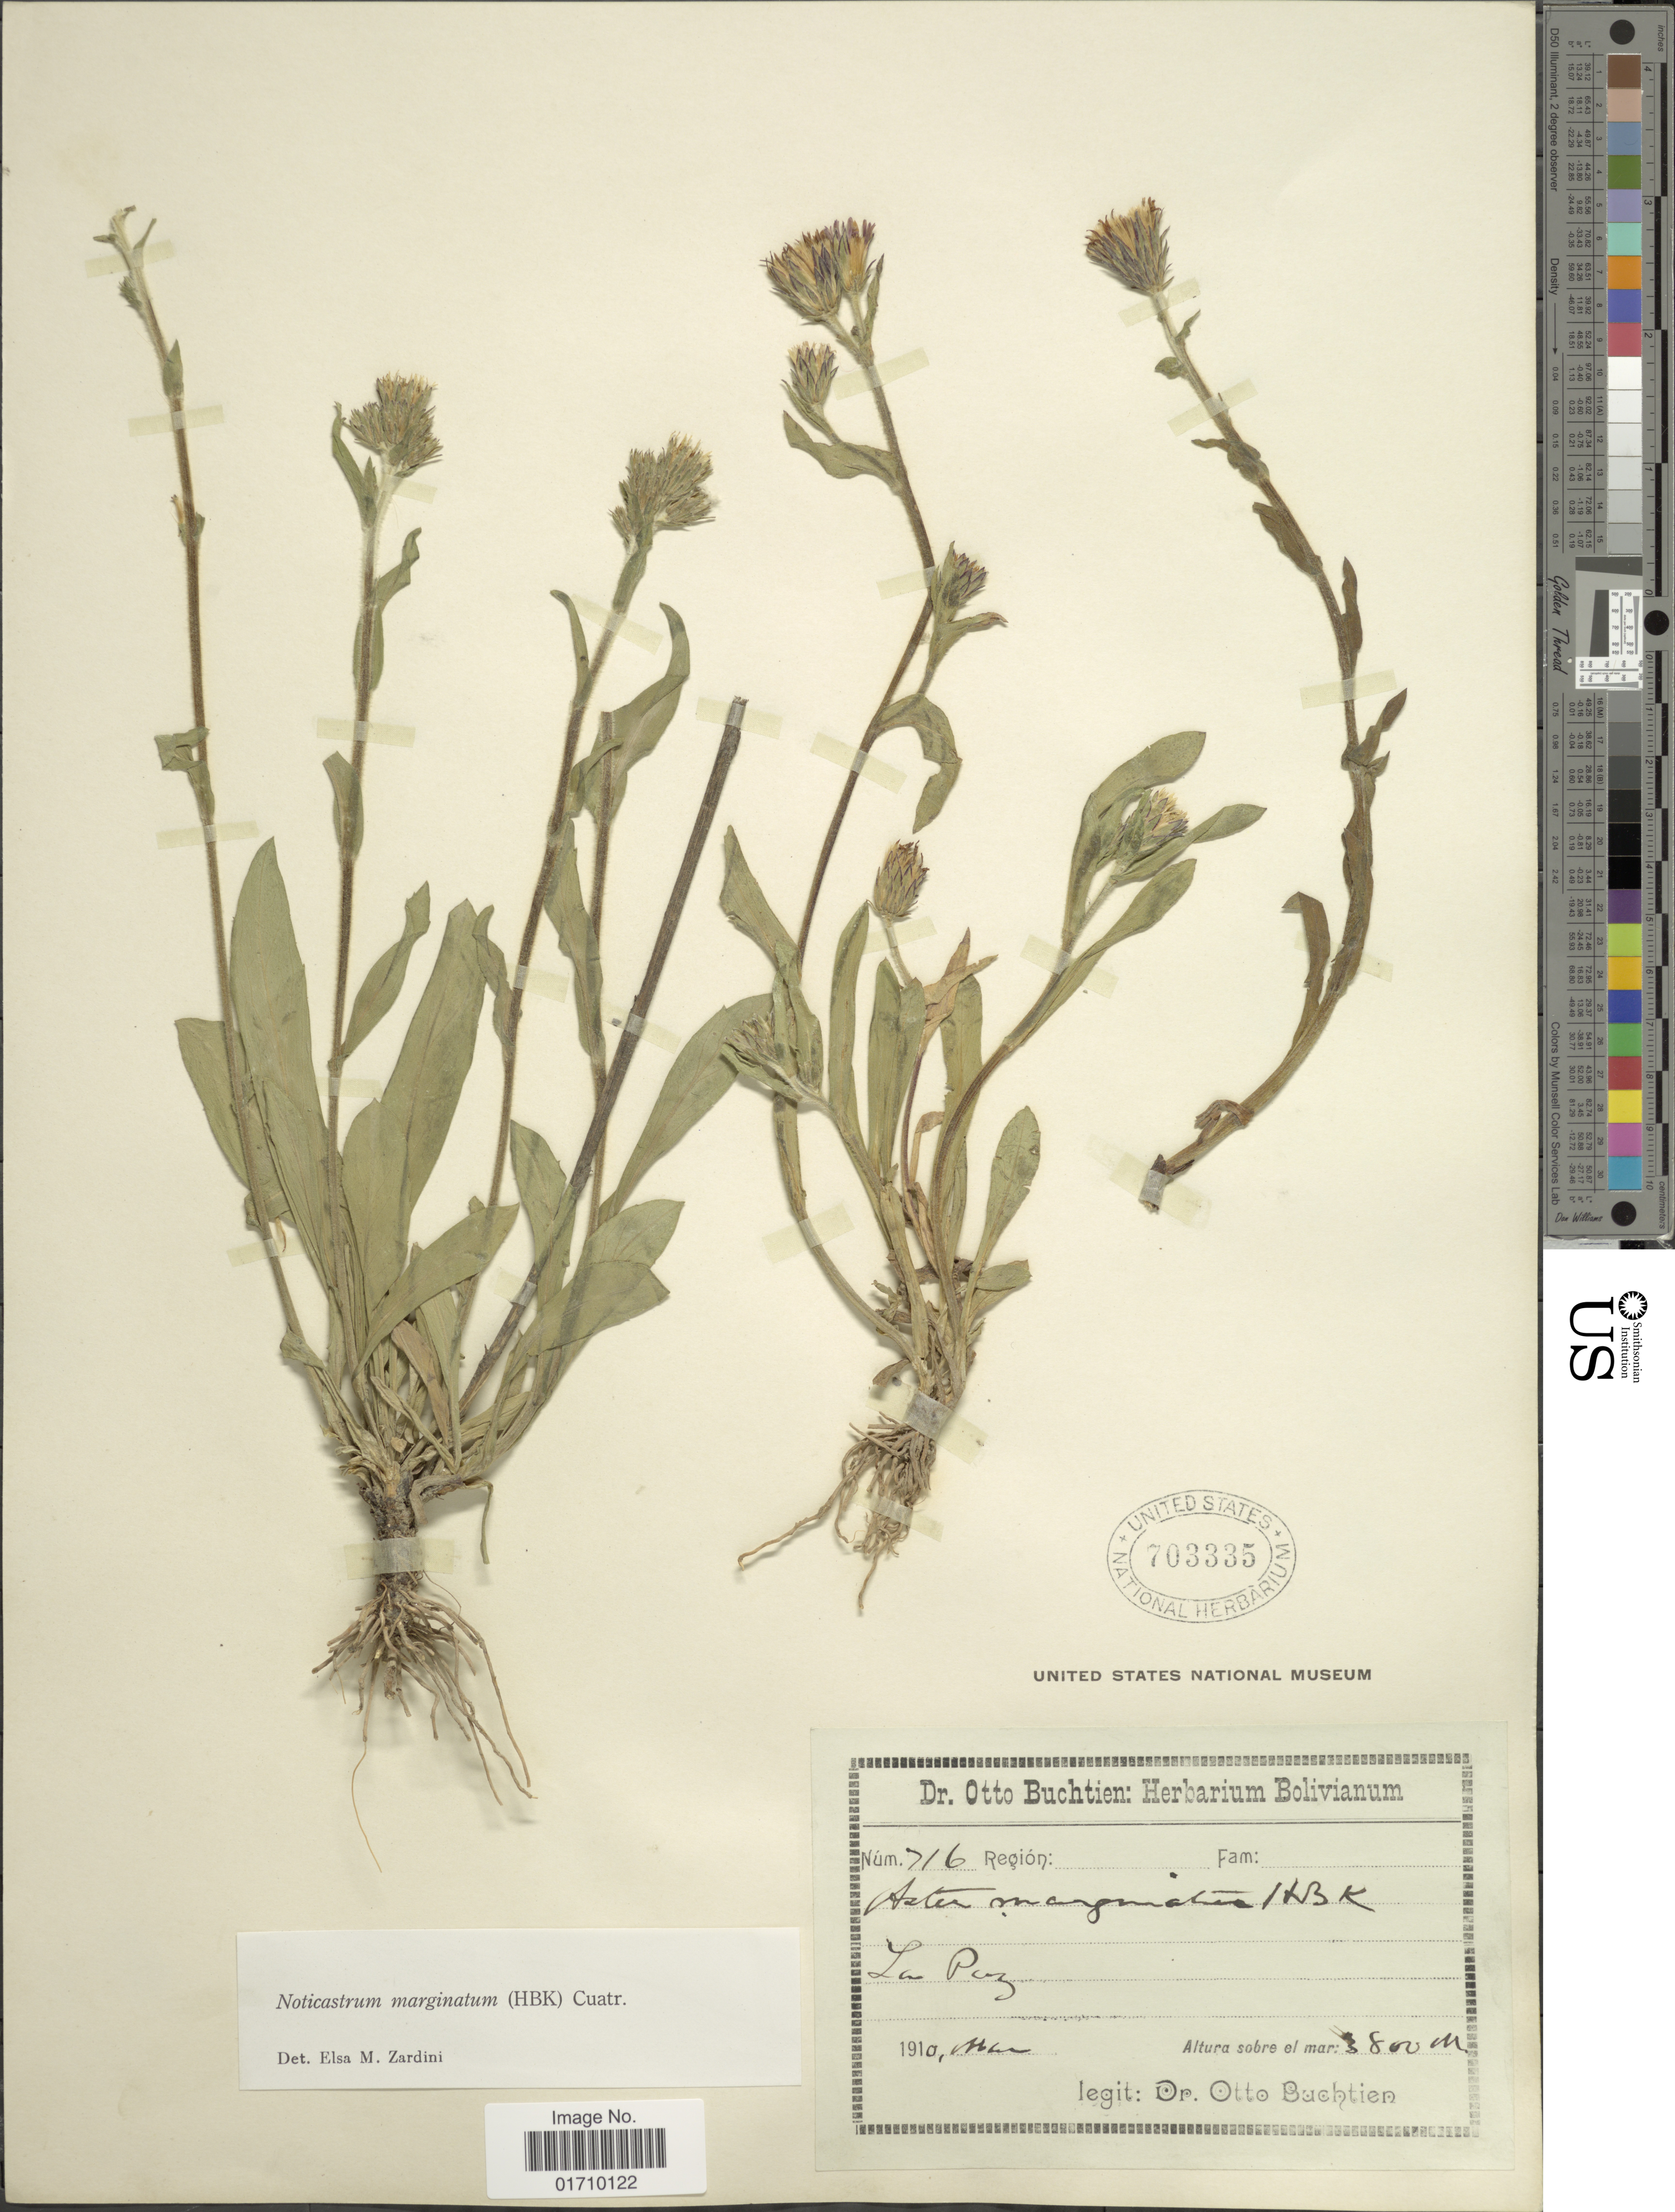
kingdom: Plantae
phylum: Tracheophyta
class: Magnoliopsida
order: Asterales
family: Asteraceae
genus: Noticastrum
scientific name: Noticastrum marginatum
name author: (Kunth) Cuatrec.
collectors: O. Buchtien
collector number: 716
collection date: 1910-03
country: Bolivia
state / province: La Paz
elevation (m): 3800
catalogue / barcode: US 703335